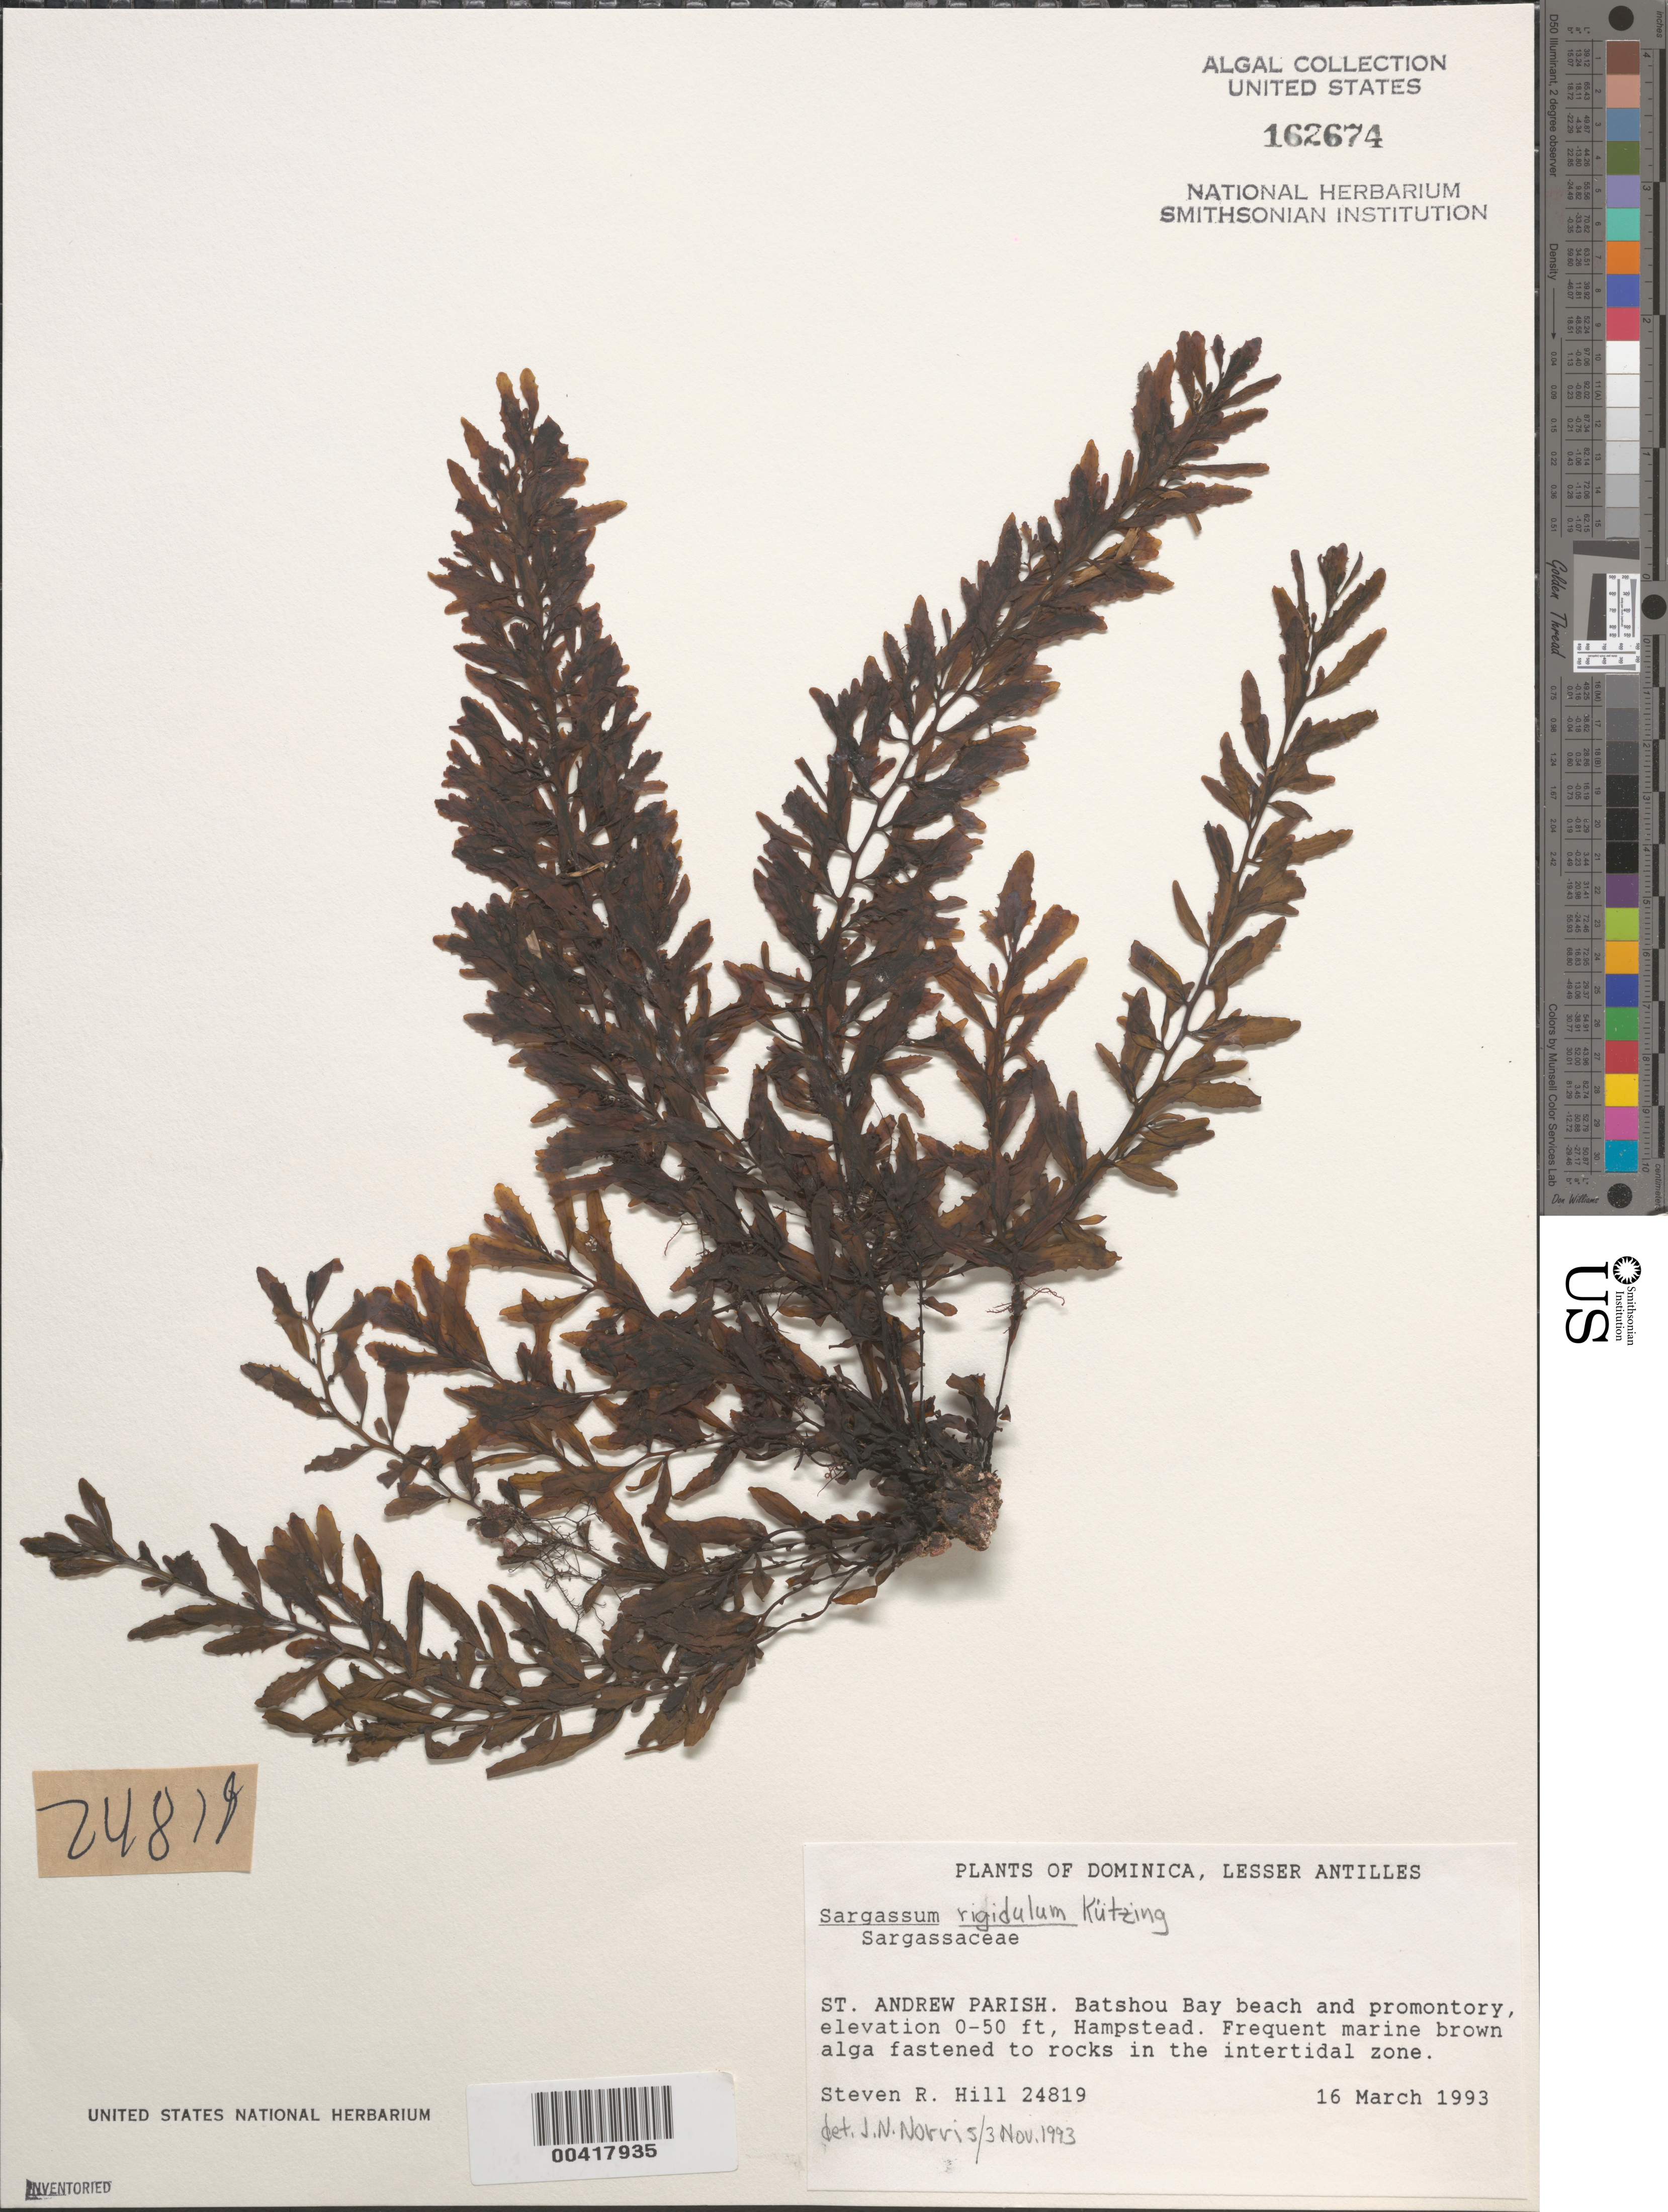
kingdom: Chromista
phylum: Ochrophyta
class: Phaeophyceae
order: Fucales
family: Sargassaceae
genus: Sargassum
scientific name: Sargassum rigidulum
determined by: Norris, James N.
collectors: S. R. Hill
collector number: Hill 24819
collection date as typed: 16 Mar 1993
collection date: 1993-03-16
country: Dominica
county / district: St. Andrew's Parish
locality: Batshou Bay Beach and Batshou Bay Promontory, Hampstead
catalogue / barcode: US 162674